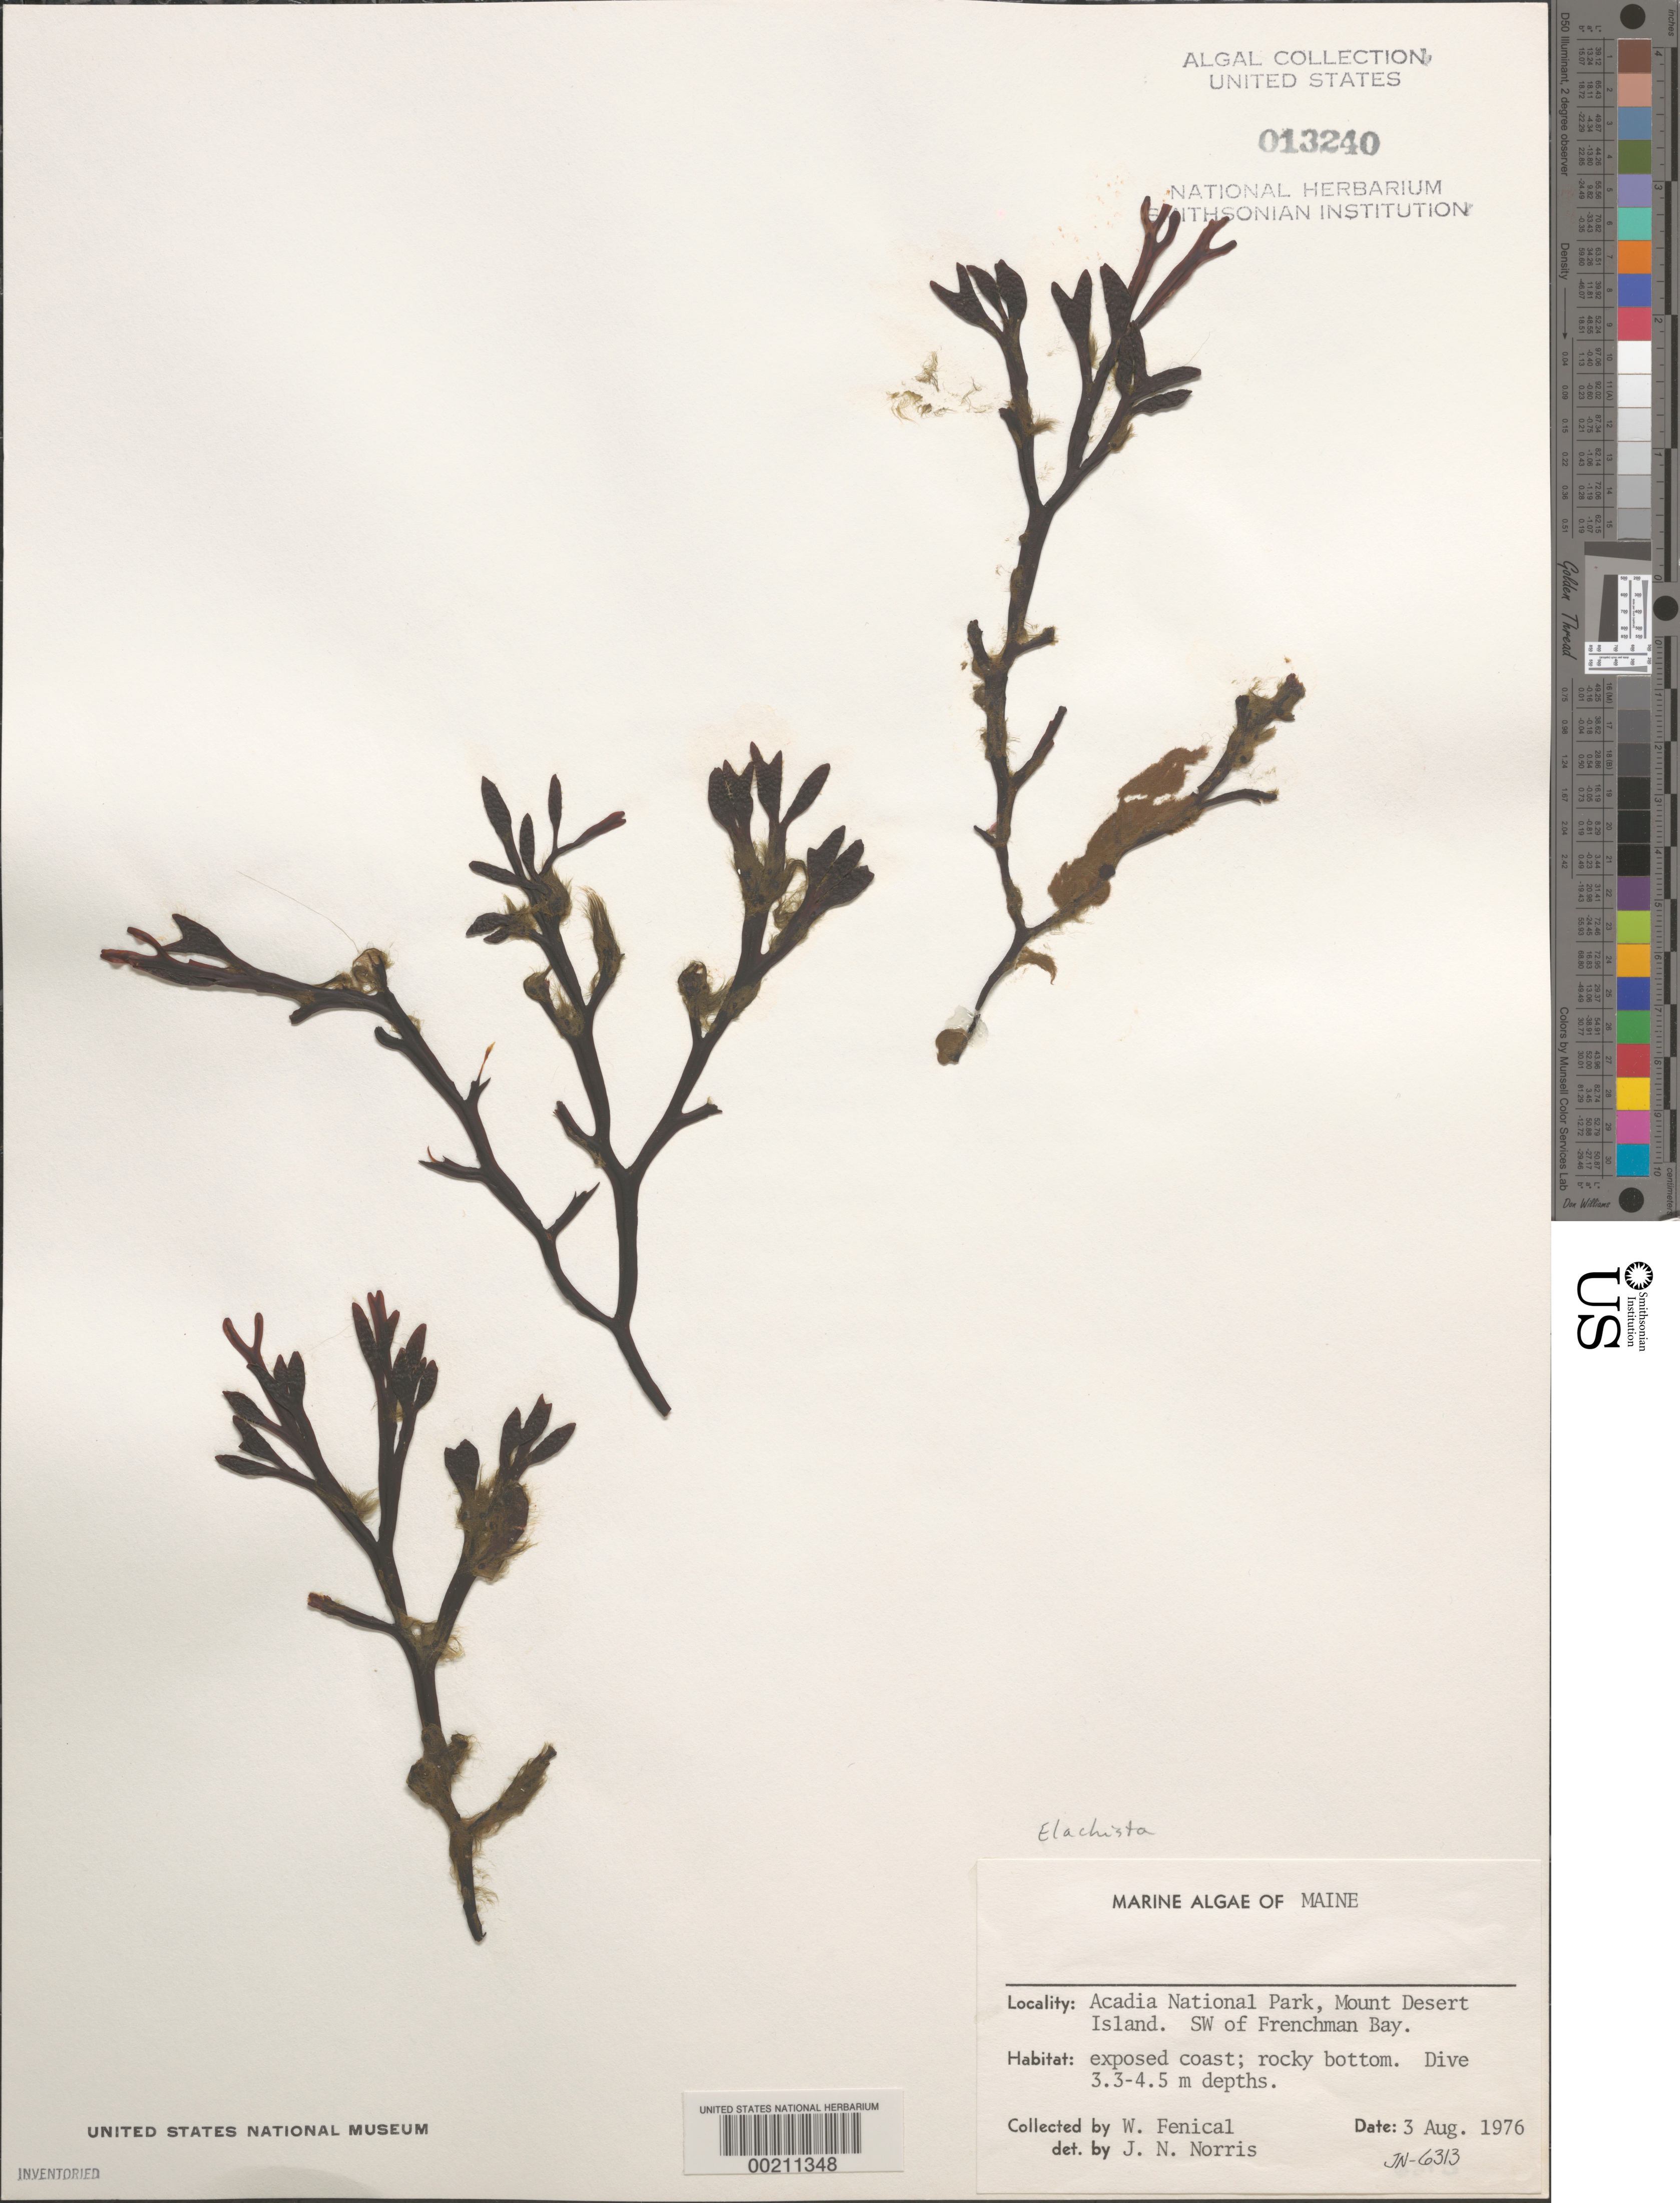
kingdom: Chromista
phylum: Ochrophyta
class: Phaeophyceae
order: Ectocarpales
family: Chordariaceae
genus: Elachista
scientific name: Elachista sp.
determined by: Norris, James N.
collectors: W. Fenical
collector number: Jn-6313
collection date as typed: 03 Aug 1976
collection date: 1976-08-03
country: United States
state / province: Maine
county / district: Hancock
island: Mount Desert Island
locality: Acadia National Park, southwest of Frenchman Bay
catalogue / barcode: US 13240